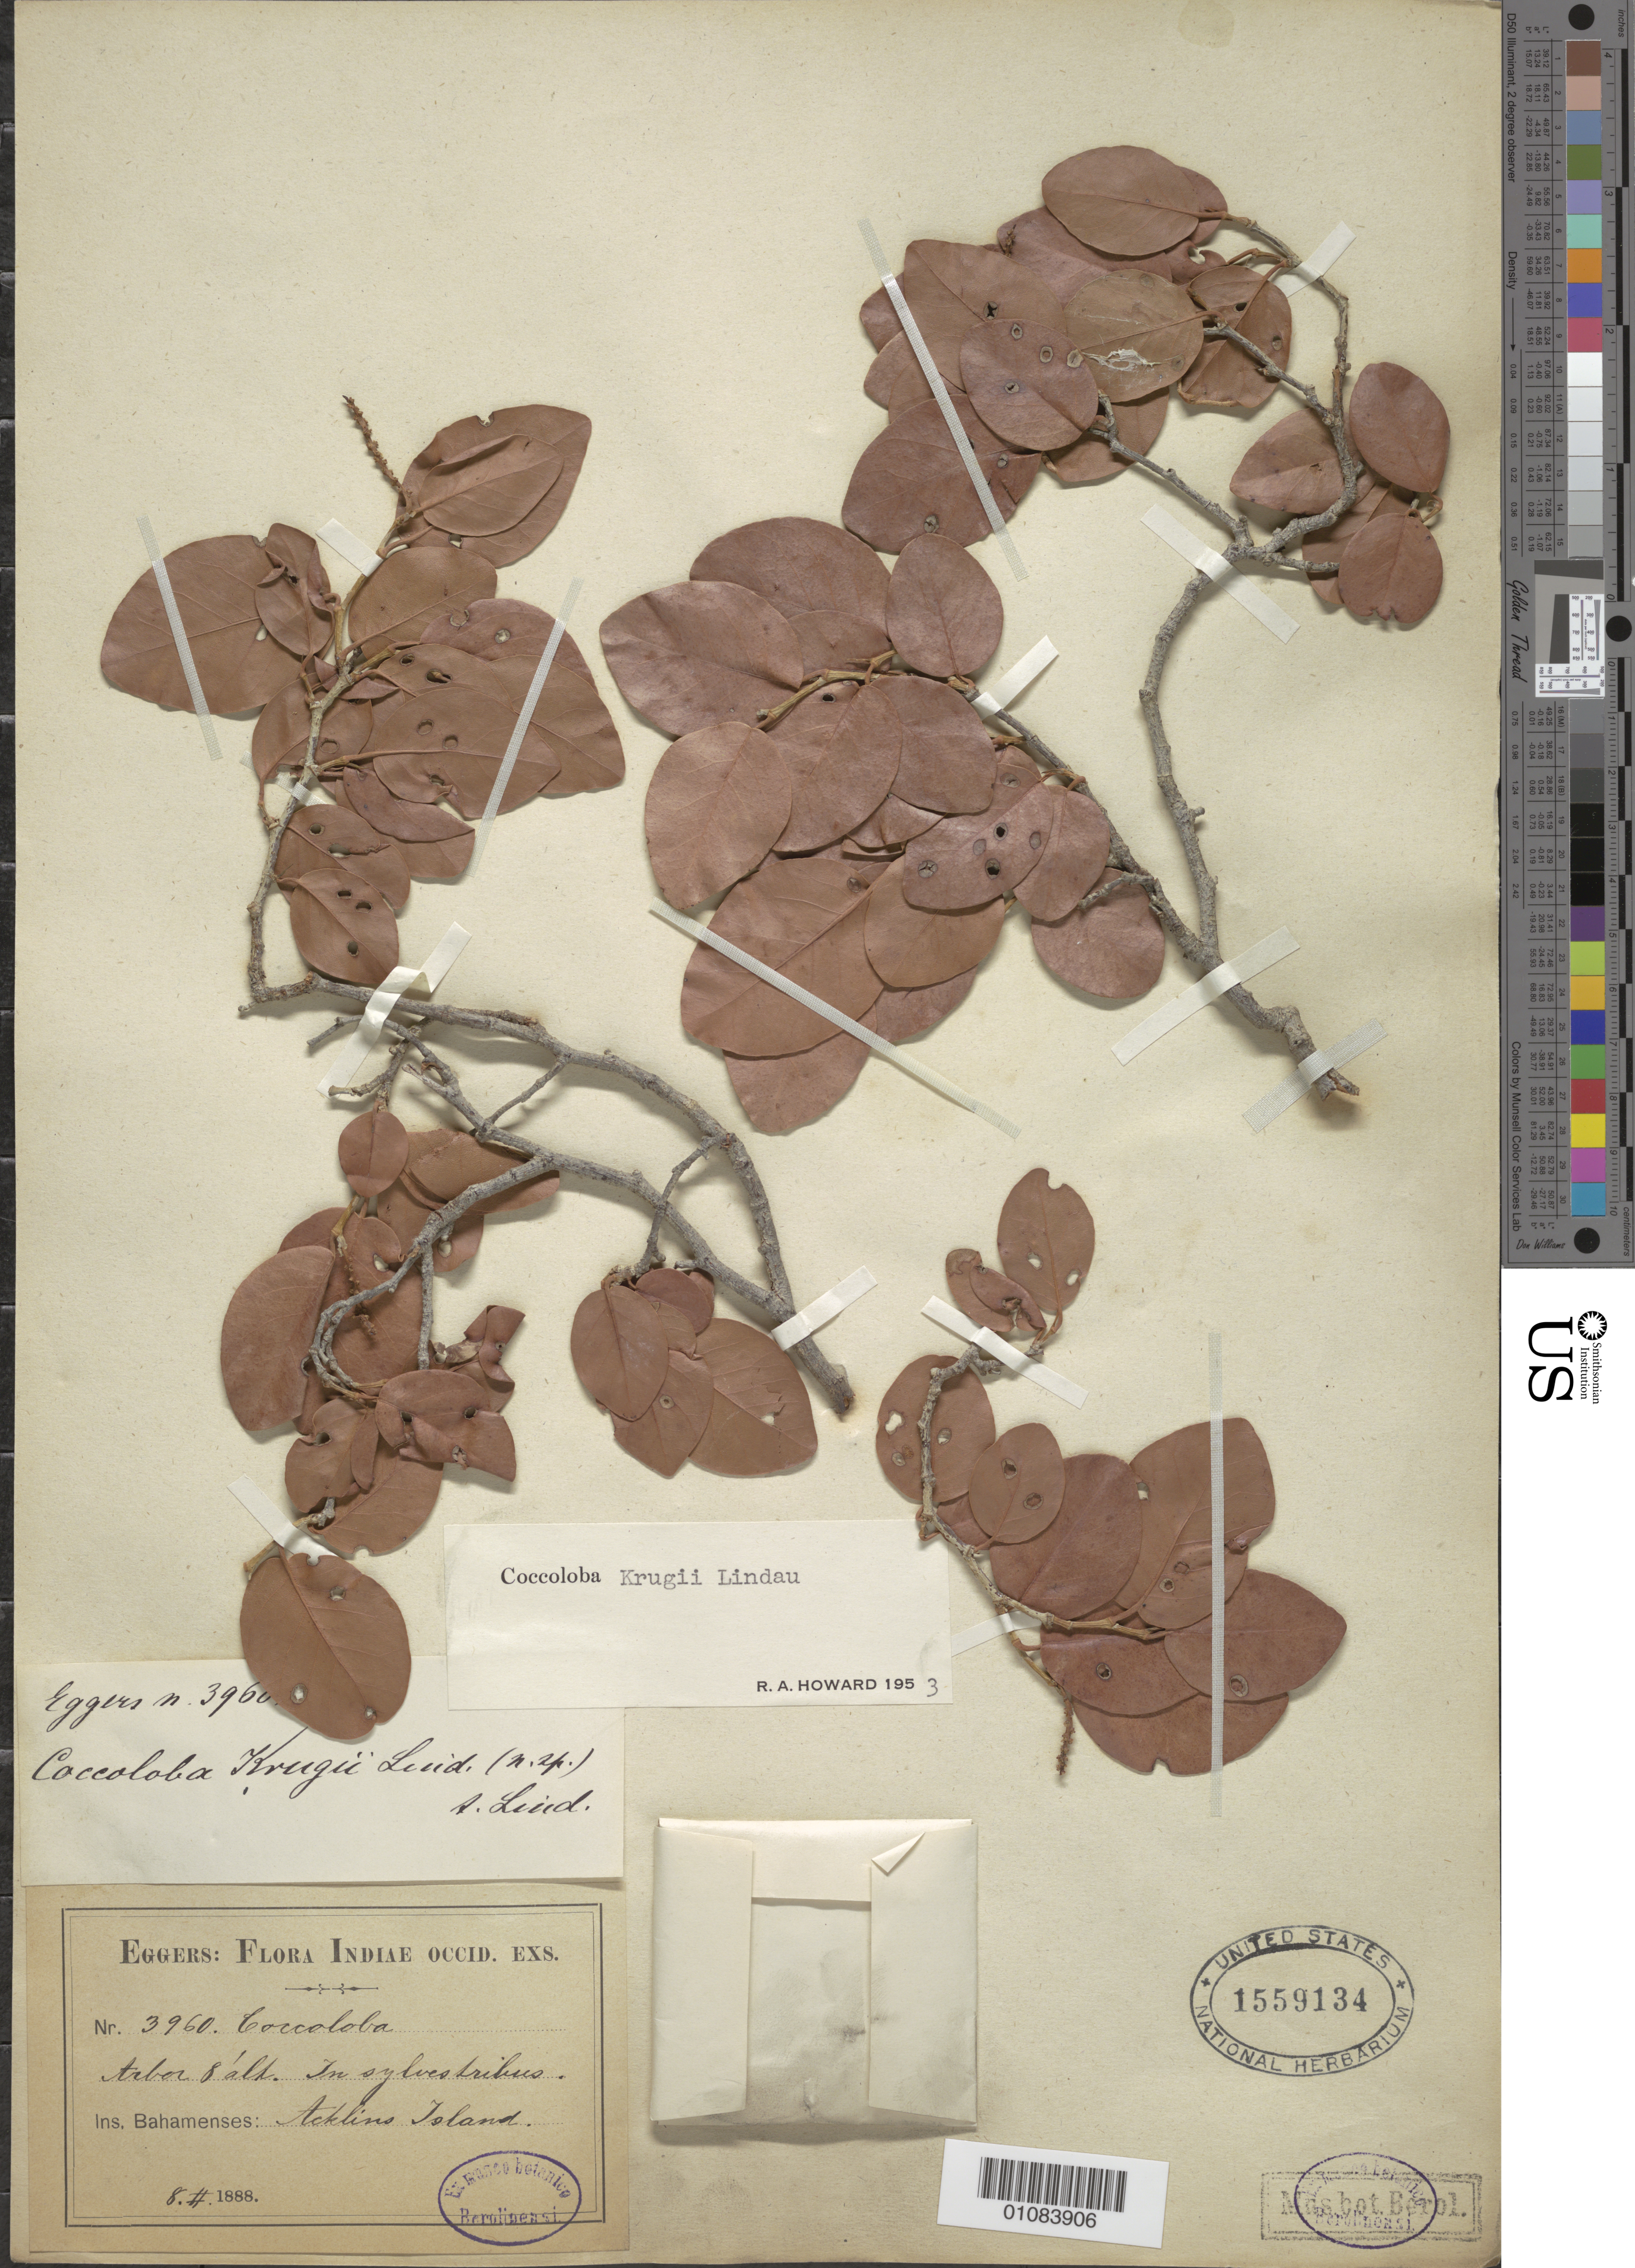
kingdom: Plantae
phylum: Tracheophyta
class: Magnoliopsida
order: Caryophyllales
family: Polygonaceae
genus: Coccoloba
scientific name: Coccoloba krugii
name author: Lindau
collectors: H. F. A. von Eggers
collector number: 3960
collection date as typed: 08 Feb 1888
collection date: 1888-02-08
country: Bahamas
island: Acklin's I.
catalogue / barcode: US 1559134